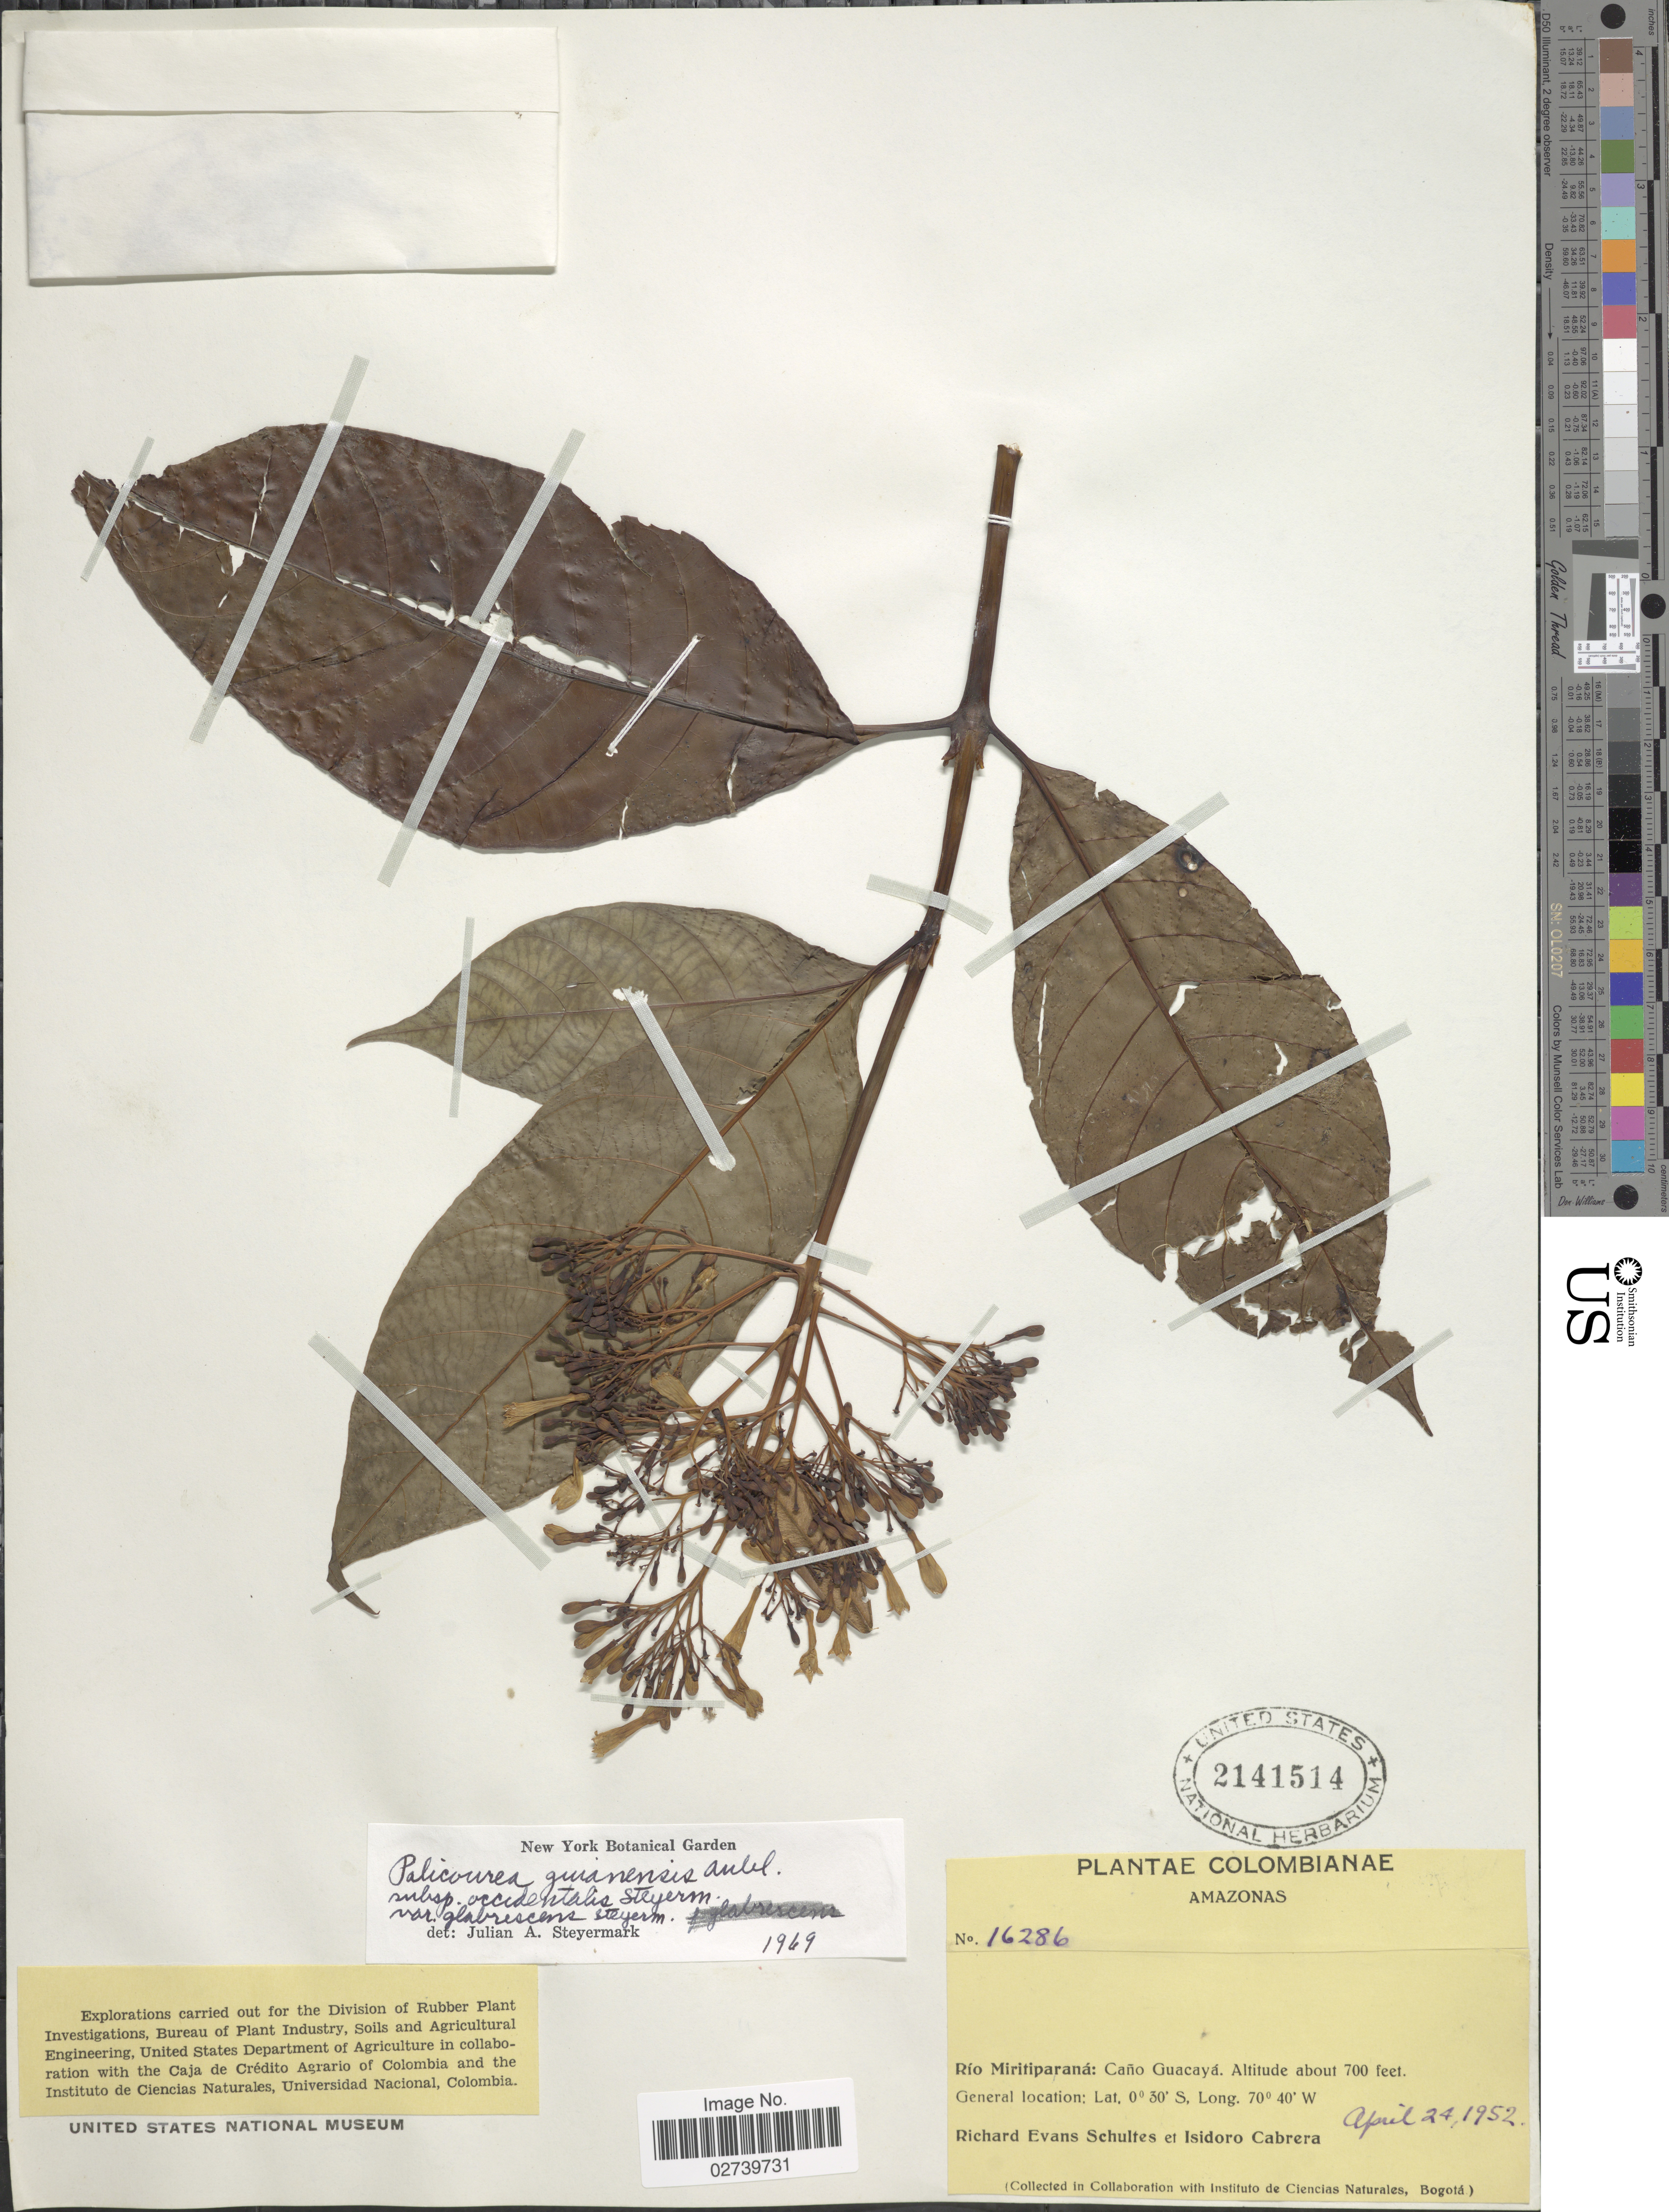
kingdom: Plantae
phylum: Tracheophyta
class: Magnoliopsida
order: Gentianales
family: Rubiaceae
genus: Palicourea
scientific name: Palicourea guianensis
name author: Aubl.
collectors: R. E. Schultes & I. Cabrera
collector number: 16286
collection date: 1952-04-24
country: Colombia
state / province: Amazônas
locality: Río Miritiparaná: Caño Guacayá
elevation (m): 213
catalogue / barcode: US 2141514